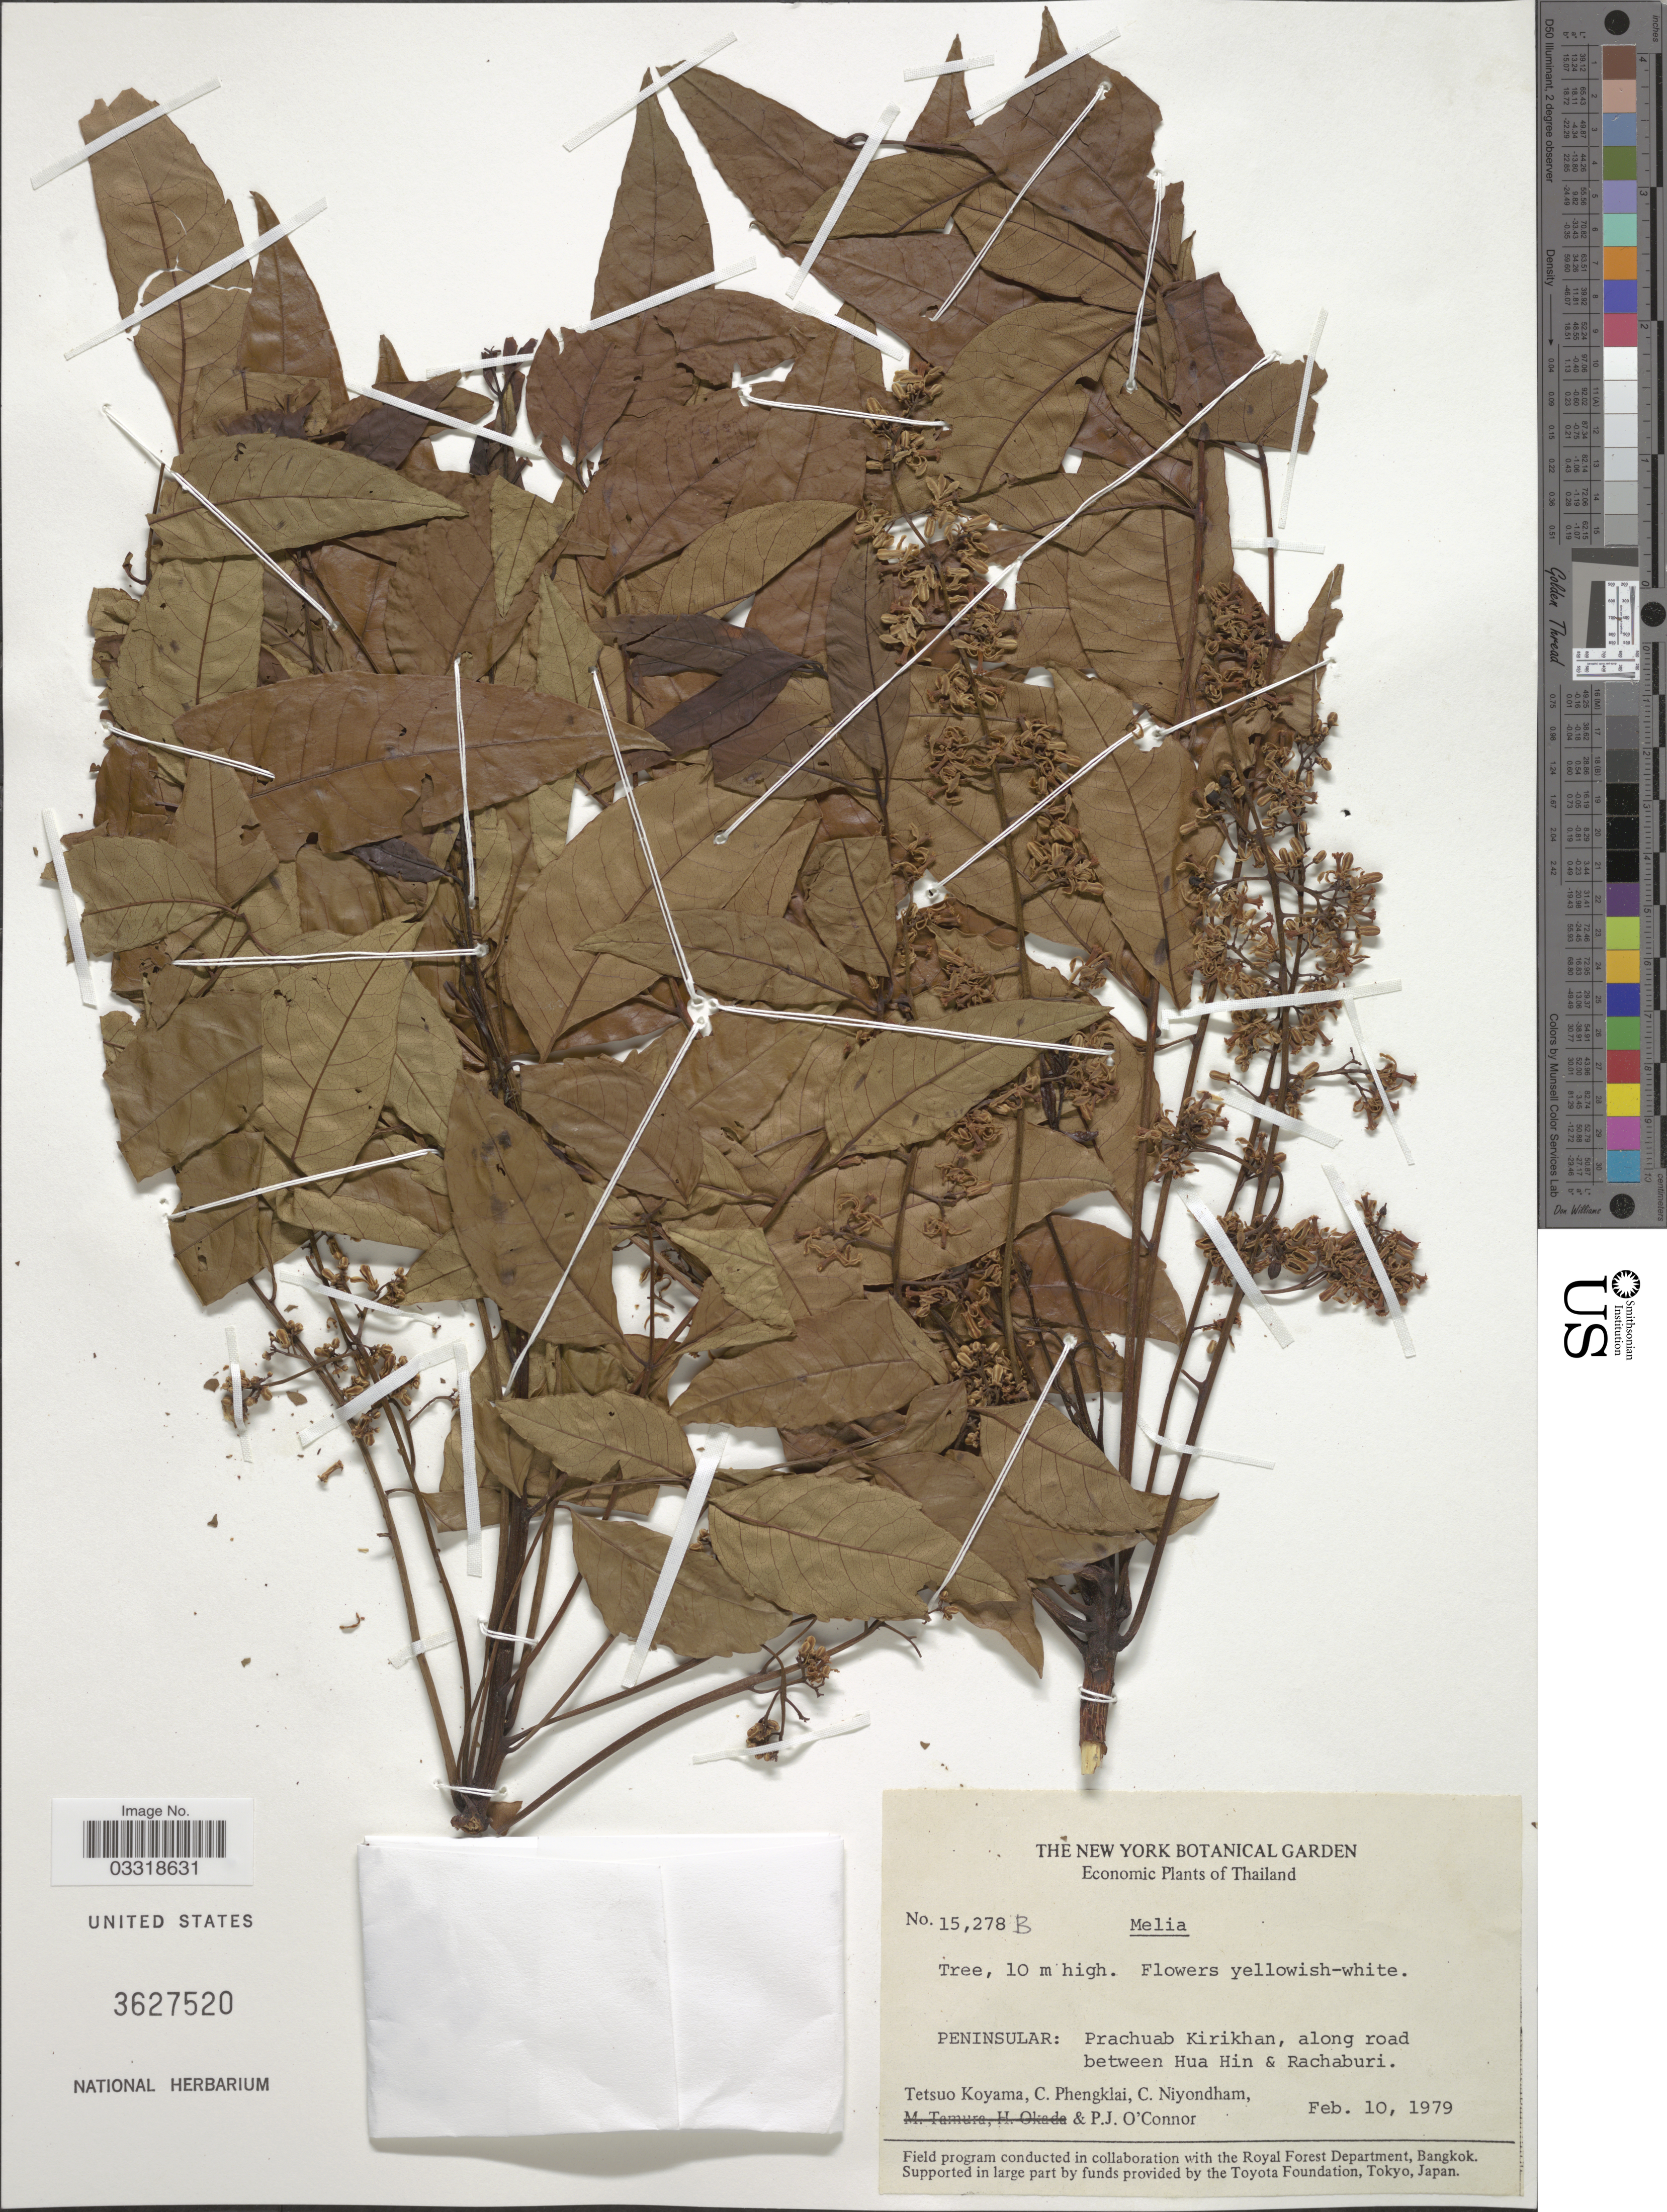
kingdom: Plantae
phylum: Tracheophyta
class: Magnoliopsida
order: Sapindales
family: Meliaceae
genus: Melia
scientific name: Melia sp.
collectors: T. Koyama, C. Phengklai, C. Niyondham & P. O'Connor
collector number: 15278B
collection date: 1979-02-10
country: Thailand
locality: Peninsular: Prachuab Kirikhan, along road between Hua Hin & Rachaburi.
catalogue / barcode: US 3627520